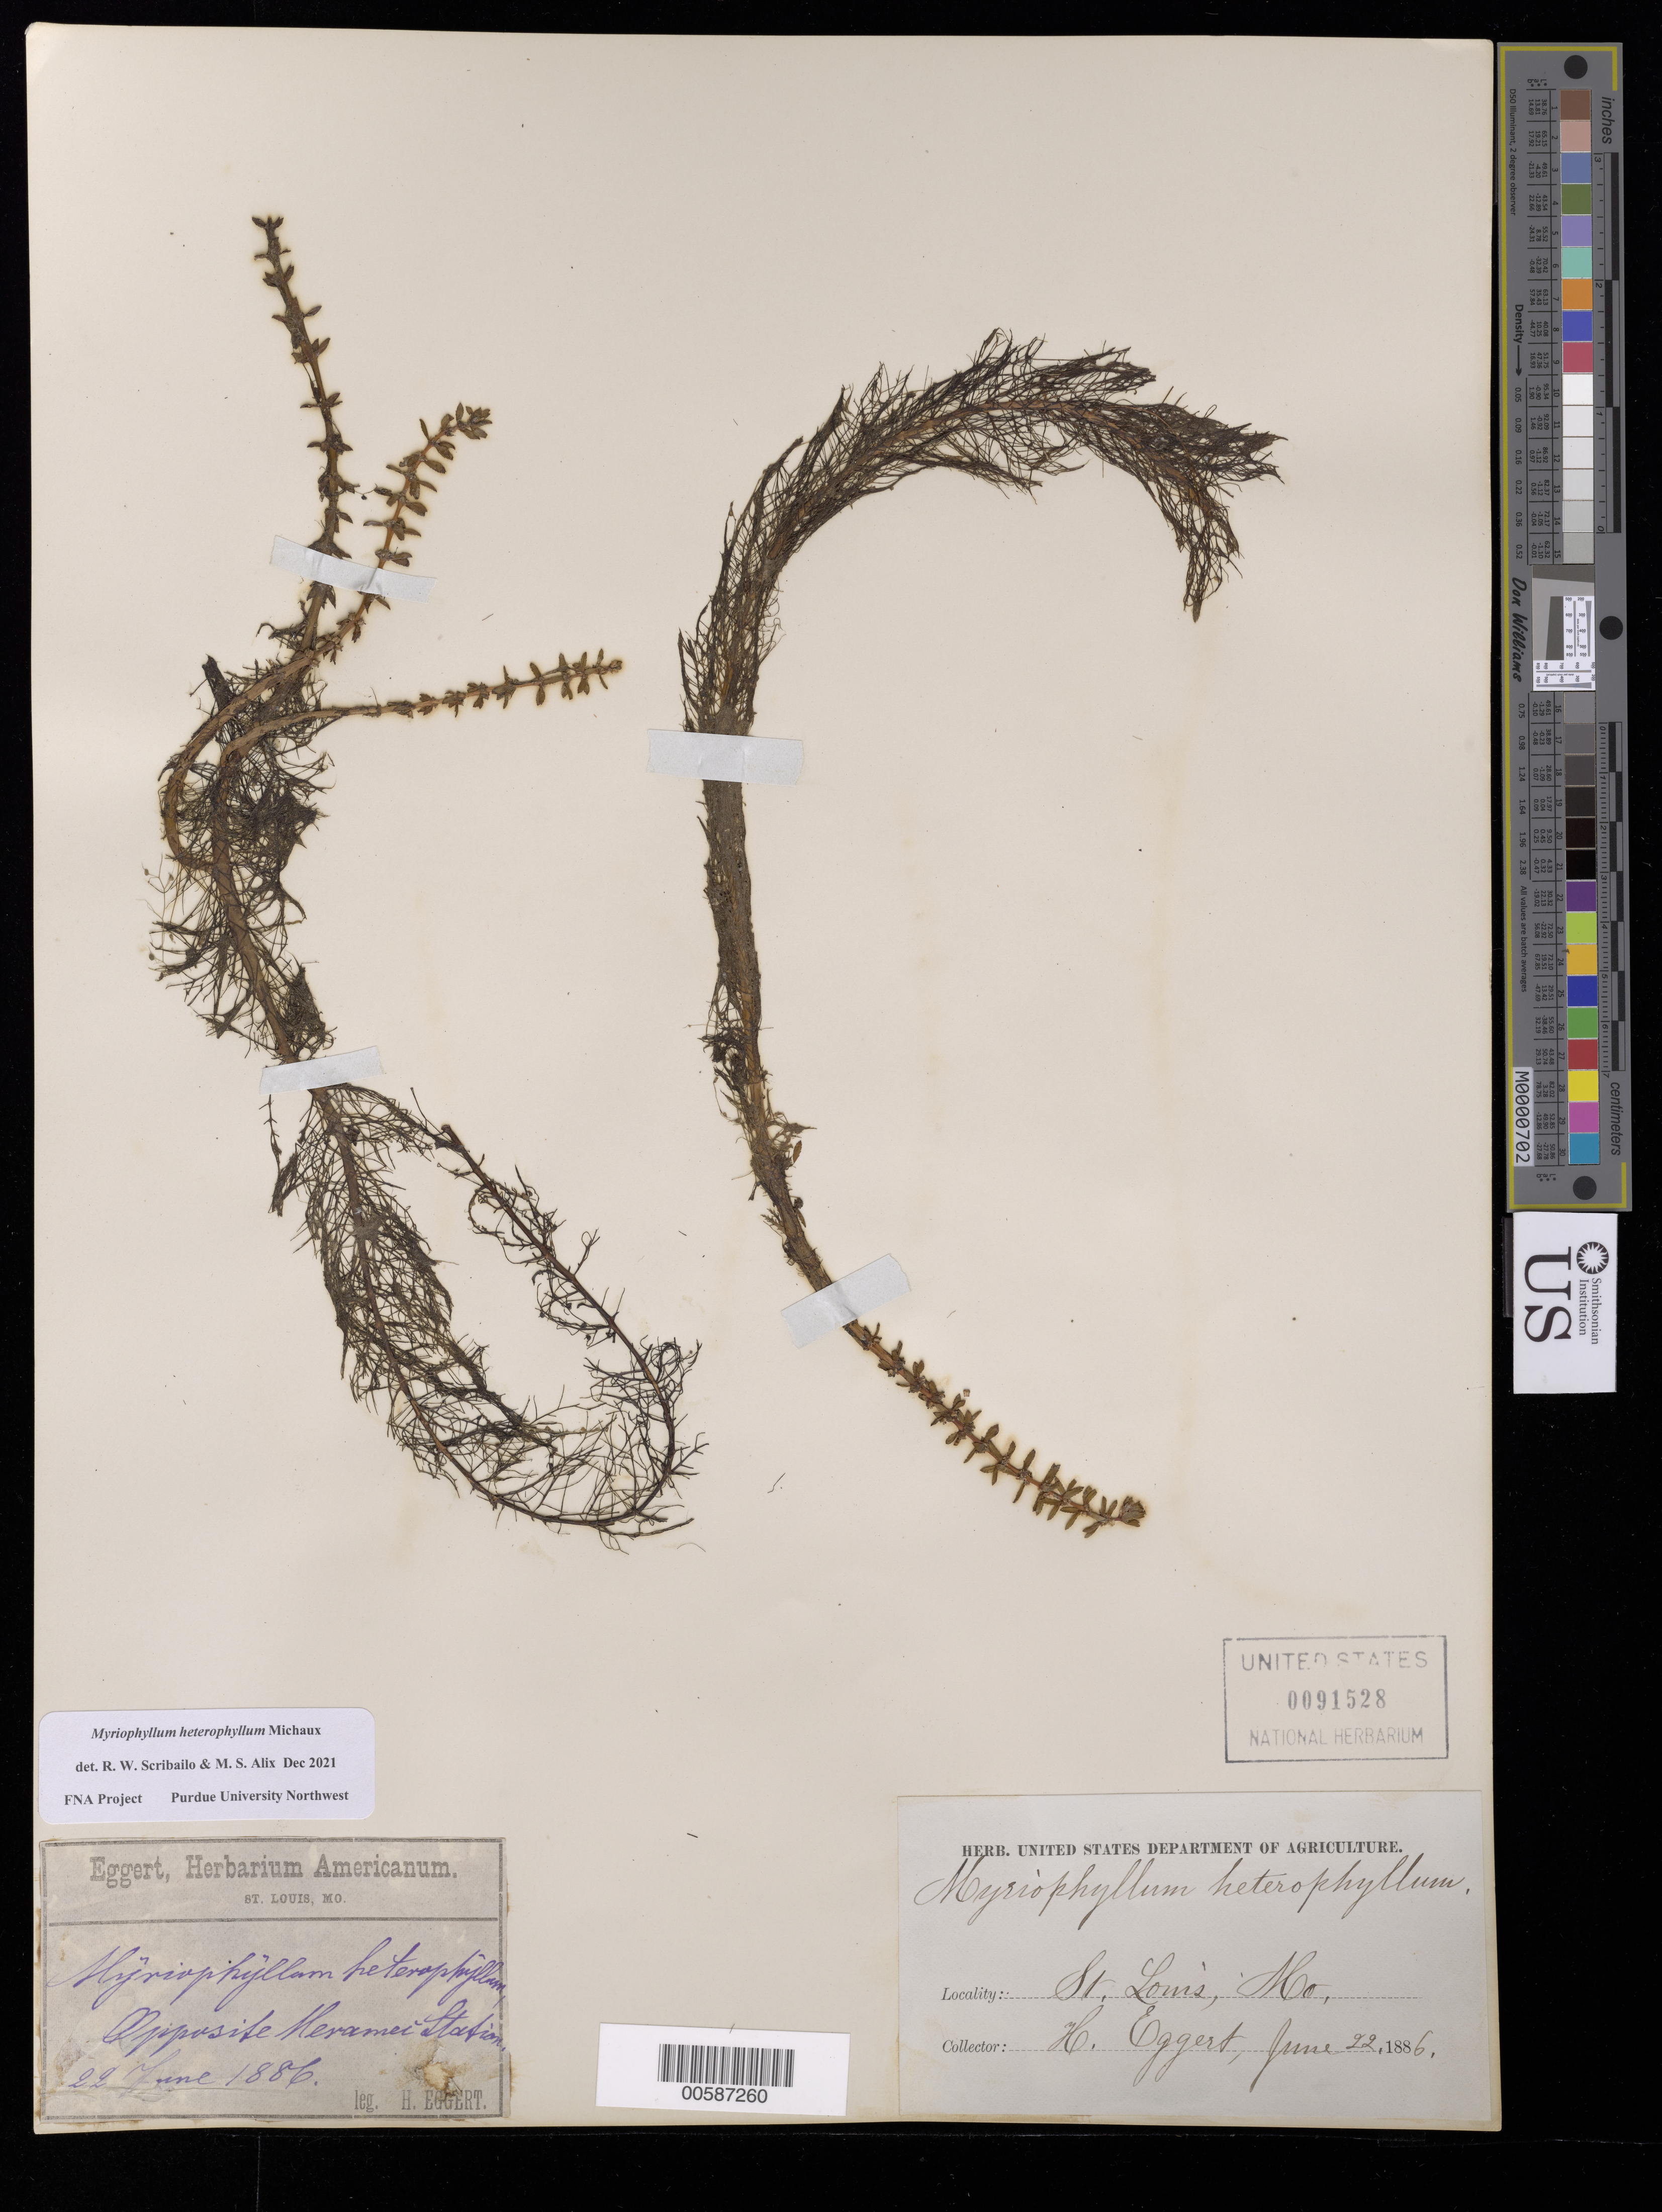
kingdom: Plantae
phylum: Tracheophyta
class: Magnoliopsida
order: Saxifragales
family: Haloragaceae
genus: Myriophyllum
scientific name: Myriophyllum heterophyllum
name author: Michx.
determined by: Scribailo, R. W.; Alix, M. S.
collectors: H. Eggert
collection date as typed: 22 Jun 1886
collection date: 1886-06-22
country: United States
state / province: Missouri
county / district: Saint Louis City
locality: St. Louis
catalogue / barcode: US 91528